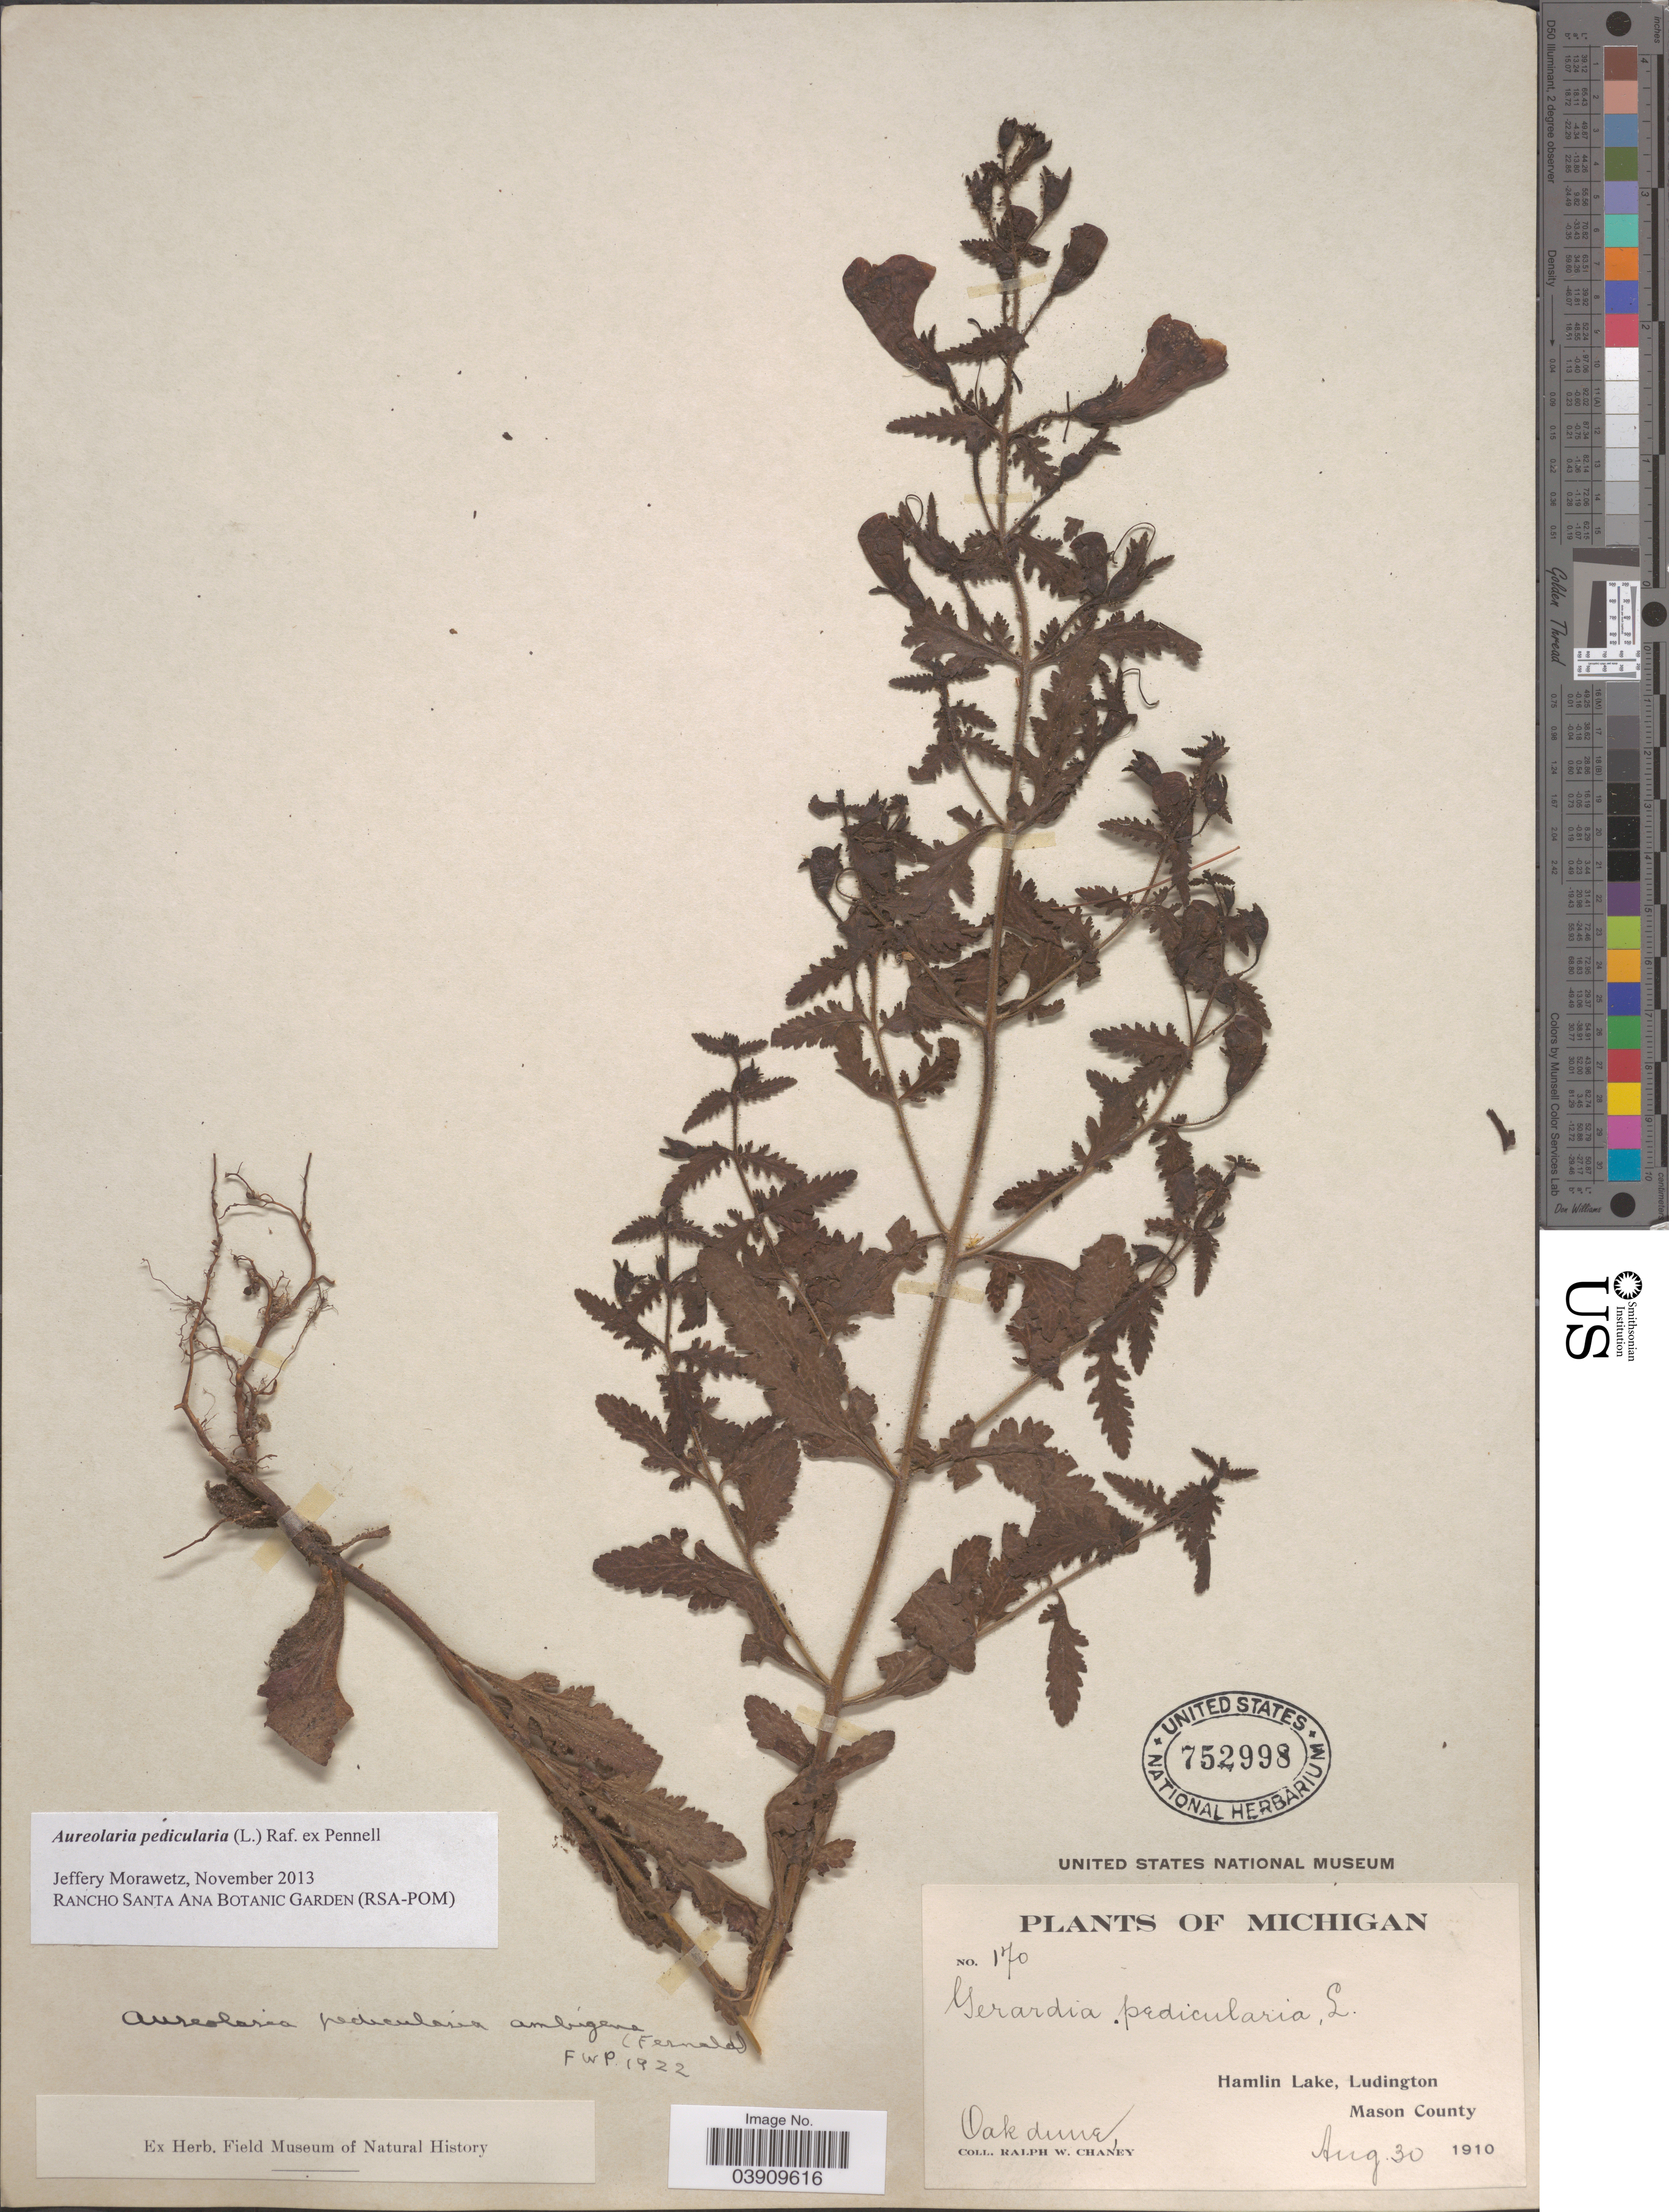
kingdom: Plantae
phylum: Tracheophyta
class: Magnoliopsida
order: Lamiales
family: Orobanchaceae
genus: Aureolaria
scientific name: Aureolaria pedicularia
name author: (L.) Raf. ex Farw.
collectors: R. Chaney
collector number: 170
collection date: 1910-08-30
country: United States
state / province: Michigan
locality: Hamlin Lake, Ludington, Mason County.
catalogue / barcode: US 752998